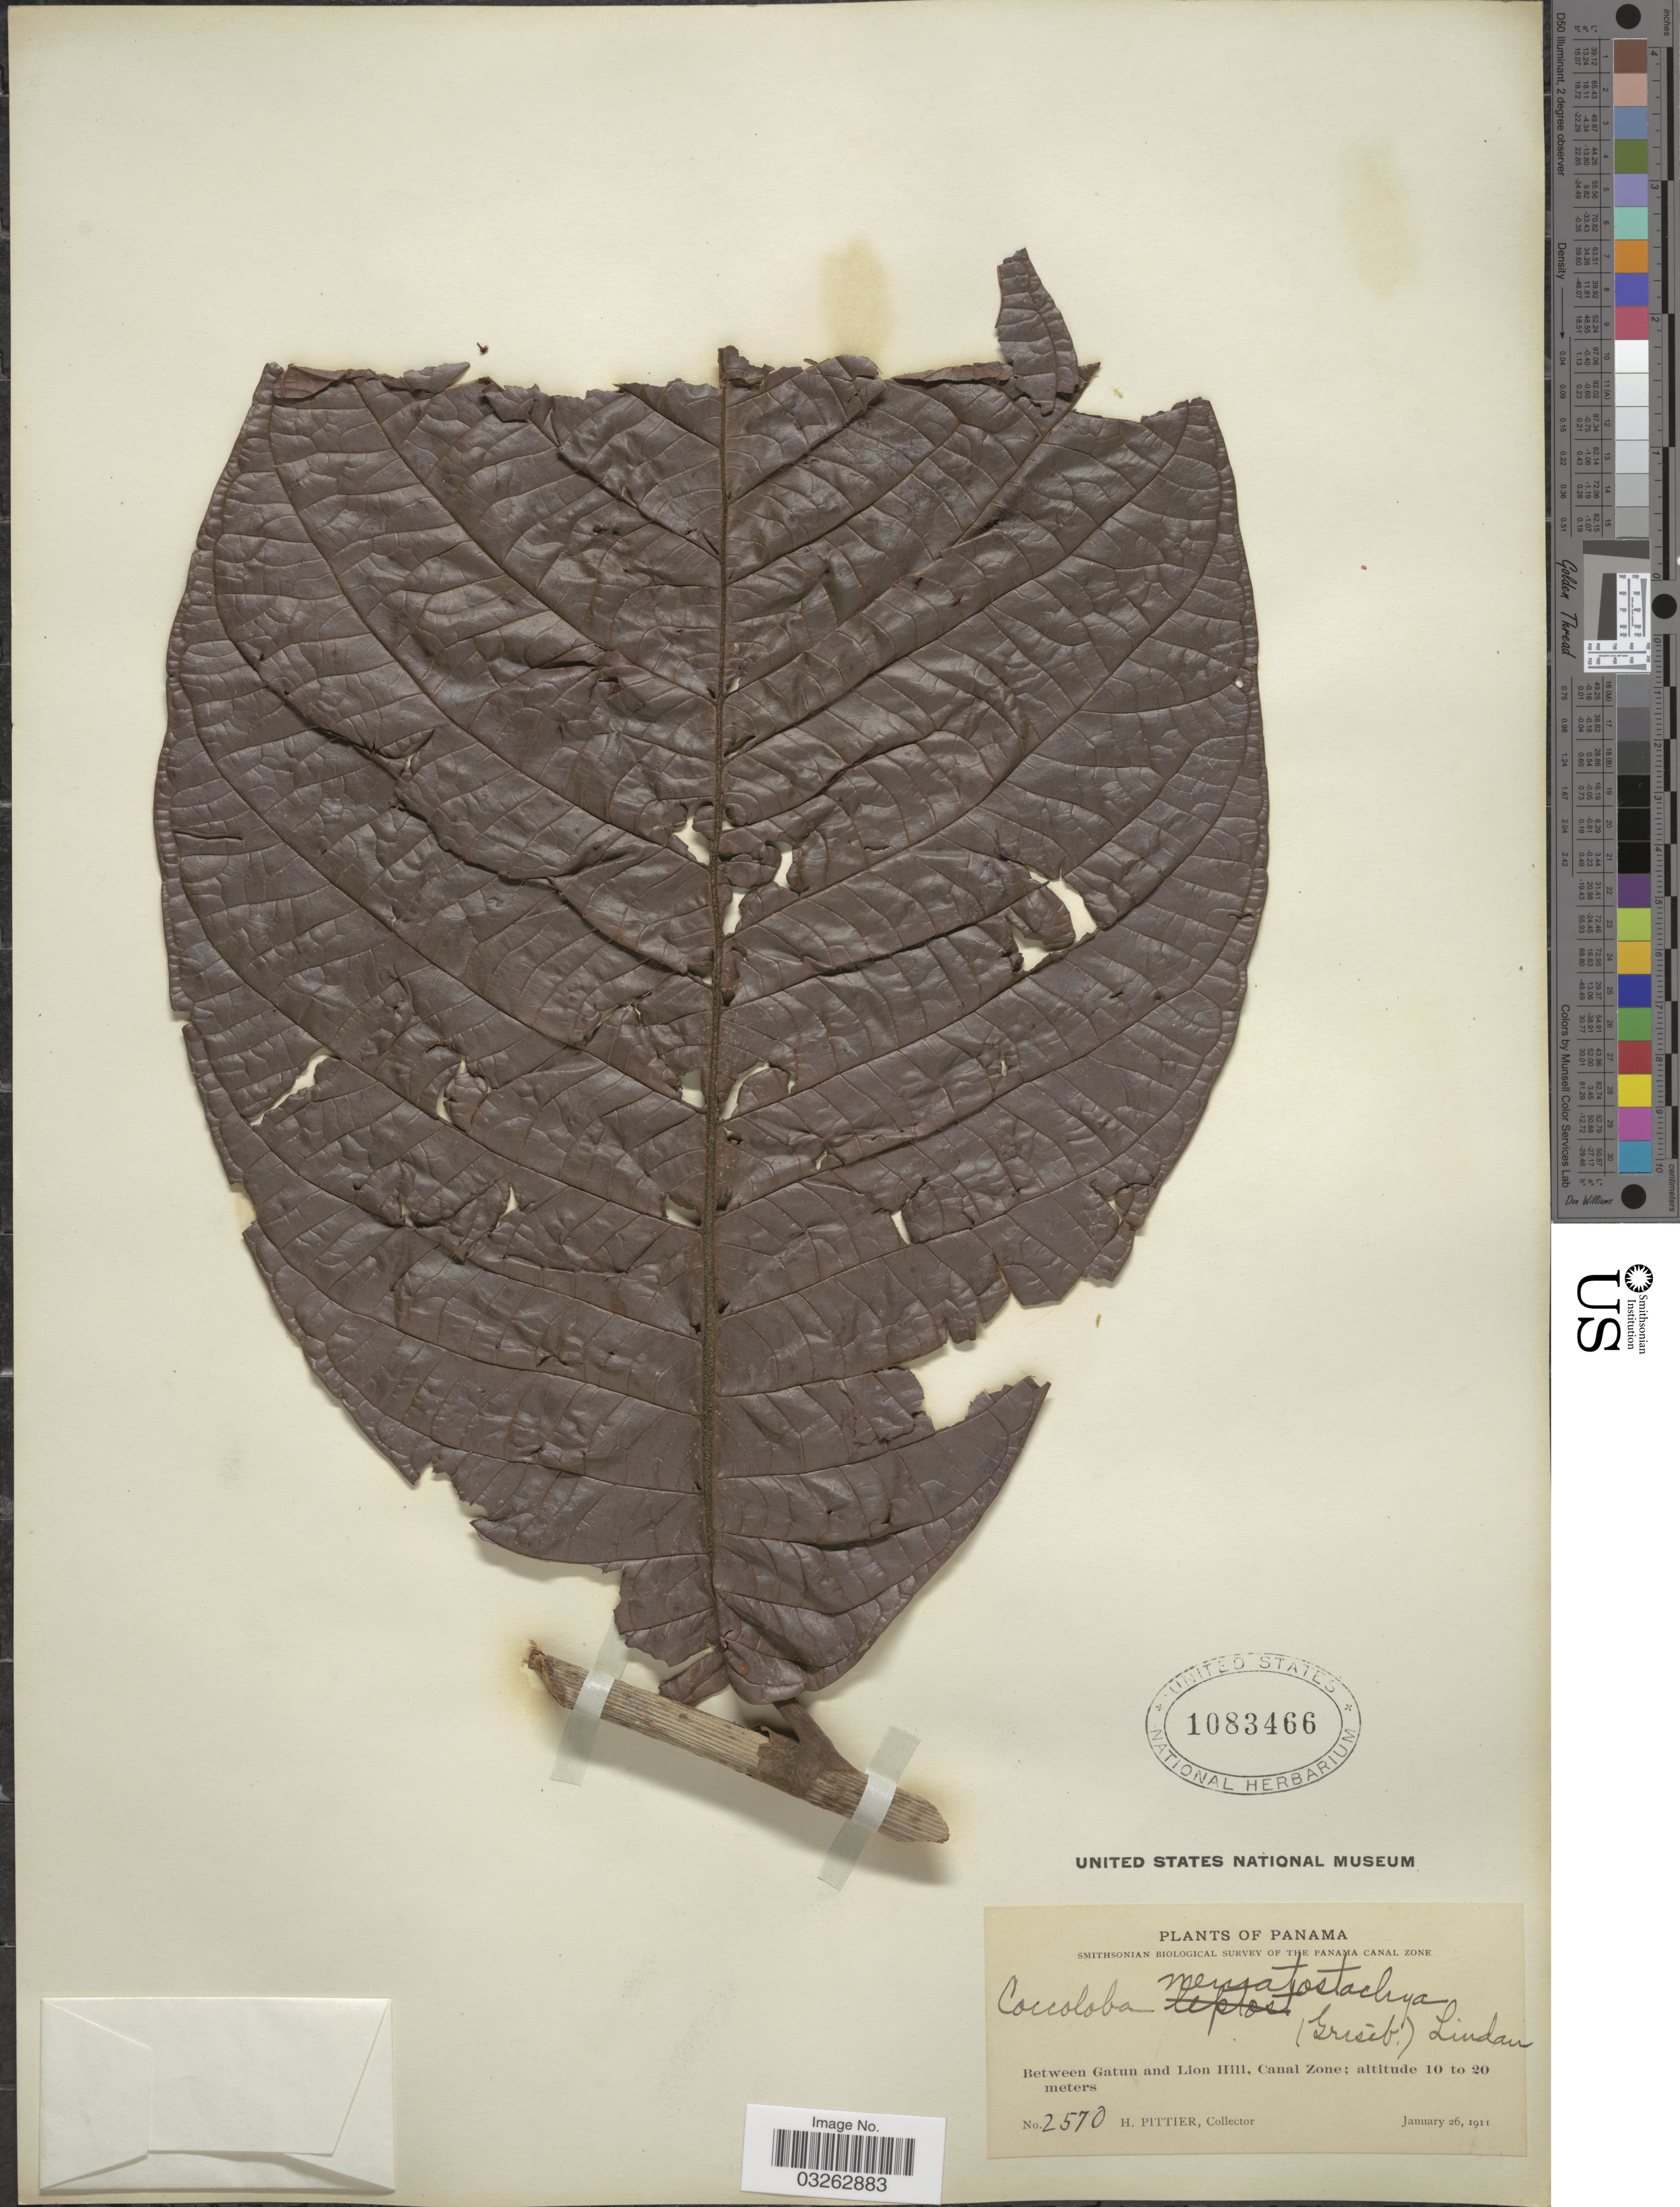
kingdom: Plantae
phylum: Tracheophyta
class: Magnoliopsida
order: Caryophyllales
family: Polygonaceae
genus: Coccoloba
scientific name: Coccoloba manzinellensis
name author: Beurl.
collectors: H. F. Pittier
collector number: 2570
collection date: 1911-01-26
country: Panama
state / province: Colón / Panamá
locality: Between Gatun and Lion Hill, Canal Zone.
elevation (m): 10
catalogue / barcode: US 1083466